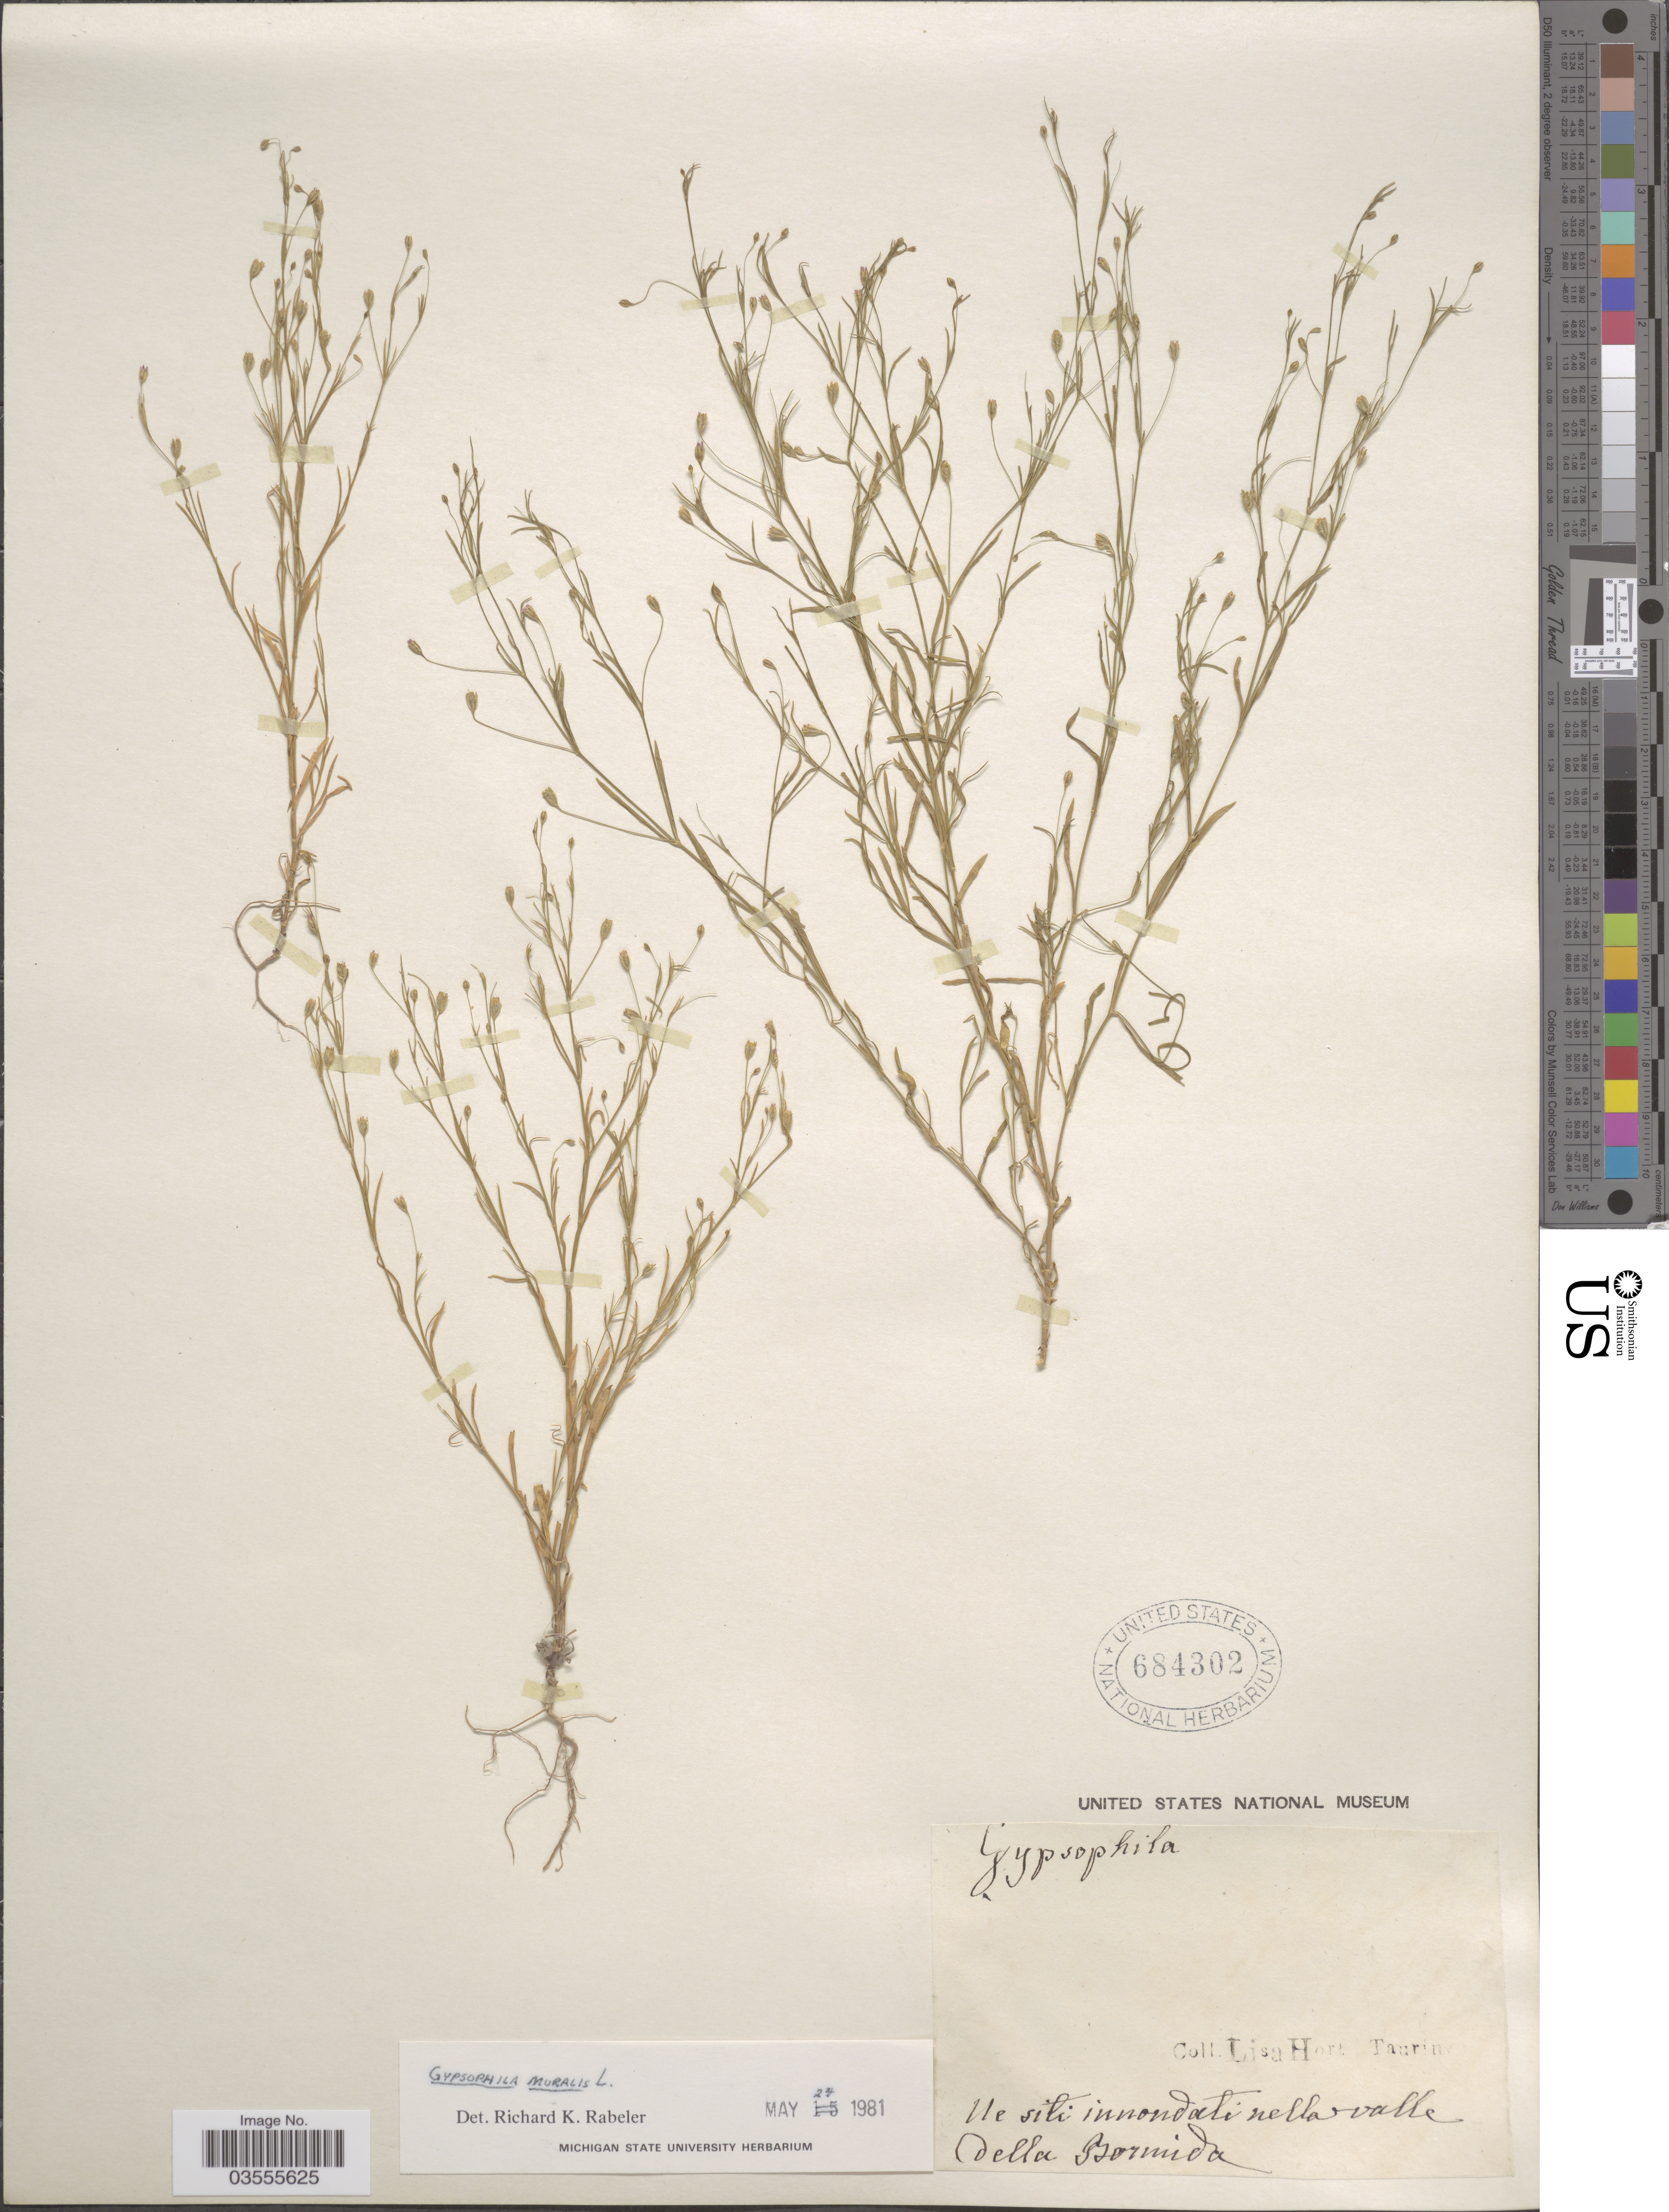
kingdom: Plantae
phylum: Tracheophyta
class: Magnoliopsida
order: Caryophyllales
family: Caryophyllaceae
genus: Psammophiliella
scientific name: Psammophiliella muralis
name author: (L.) Ikonn.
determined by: U.S. National Herbarium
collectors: L. Hort Taurin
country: Italy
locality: Ile siti innondati nella valle della Bormida.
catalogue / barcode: US 684302